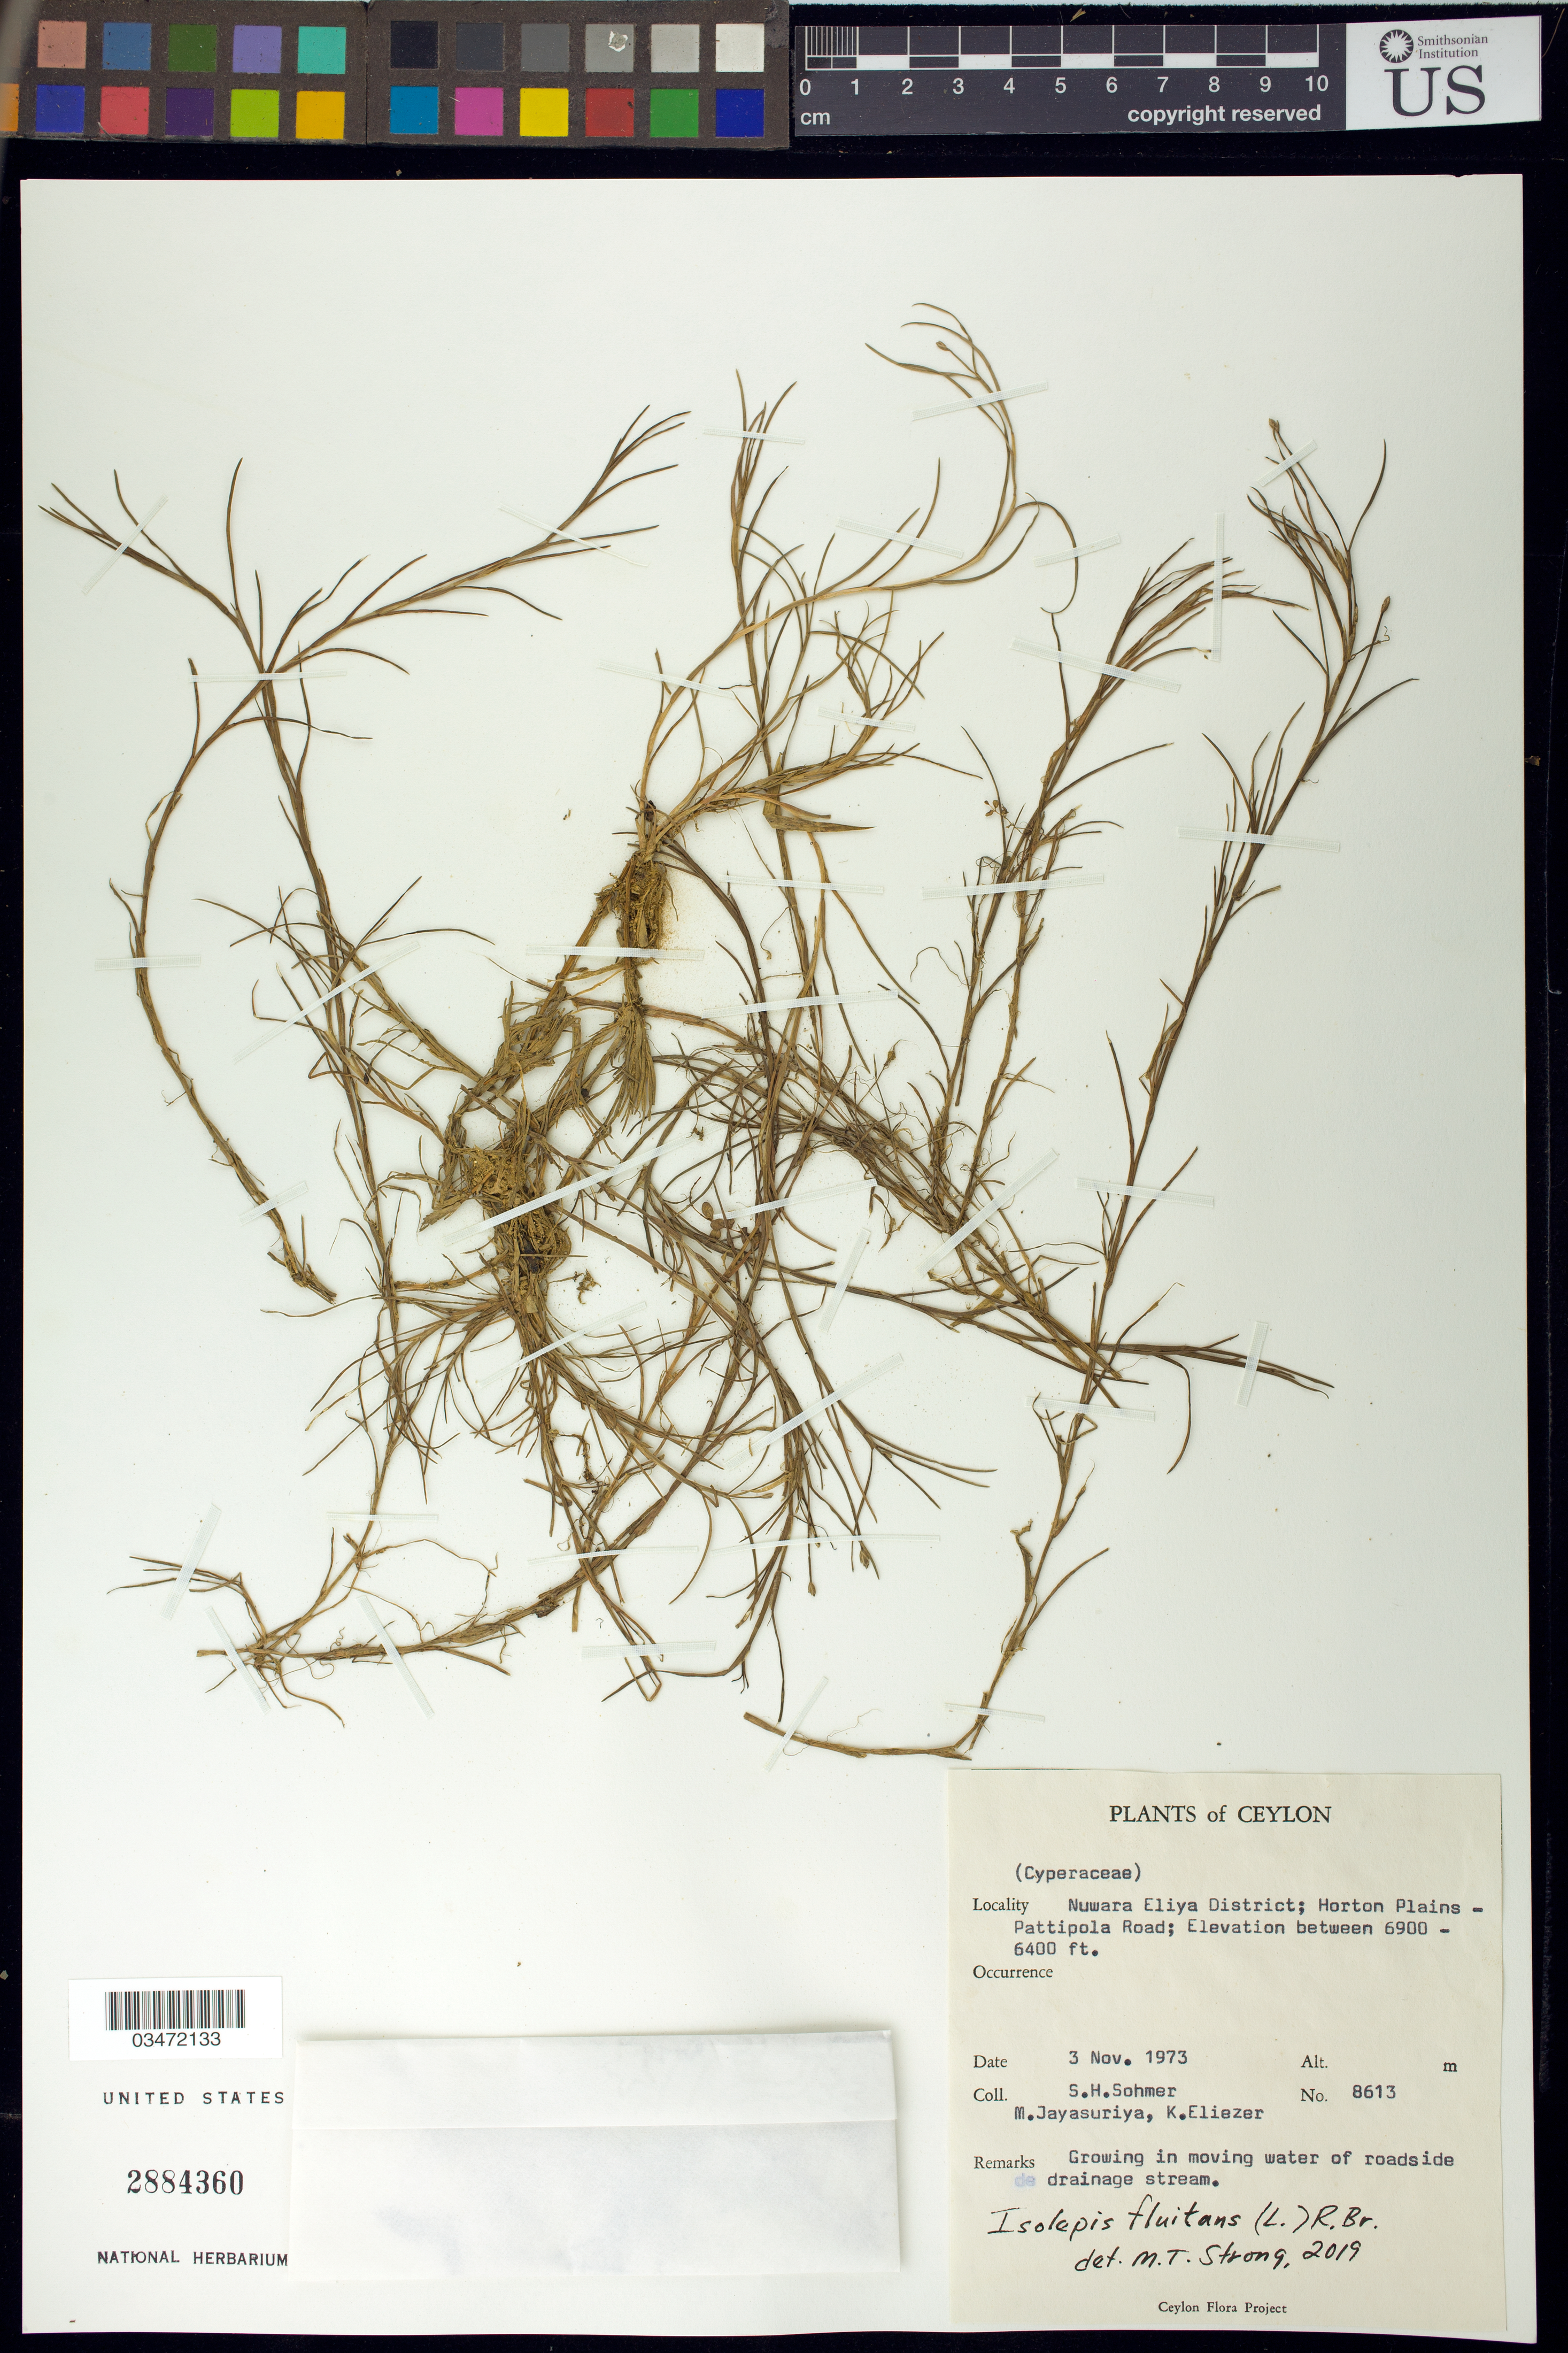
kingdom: Plantae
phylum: Tracheophyta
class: Liliopsida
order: Poales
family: Cyperaceae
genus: Isolepis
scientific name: Isolepis fluitans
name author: (L.) R. Br.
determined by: Strong, M. T., (US), Smithsonian Institution - National Museum of Natural History (UNITED STATES)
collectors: S. H. Sohmer, M. Jayasuriya & K. Eliezer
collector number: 8613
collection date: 1973-11-03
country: Sri Lanka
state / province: Central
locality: Nuwara Eliya District; Norton Plains - Pattipola Road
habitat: Growing in moving water of roadside drainage system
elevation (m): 1951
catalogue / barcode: US 2884360